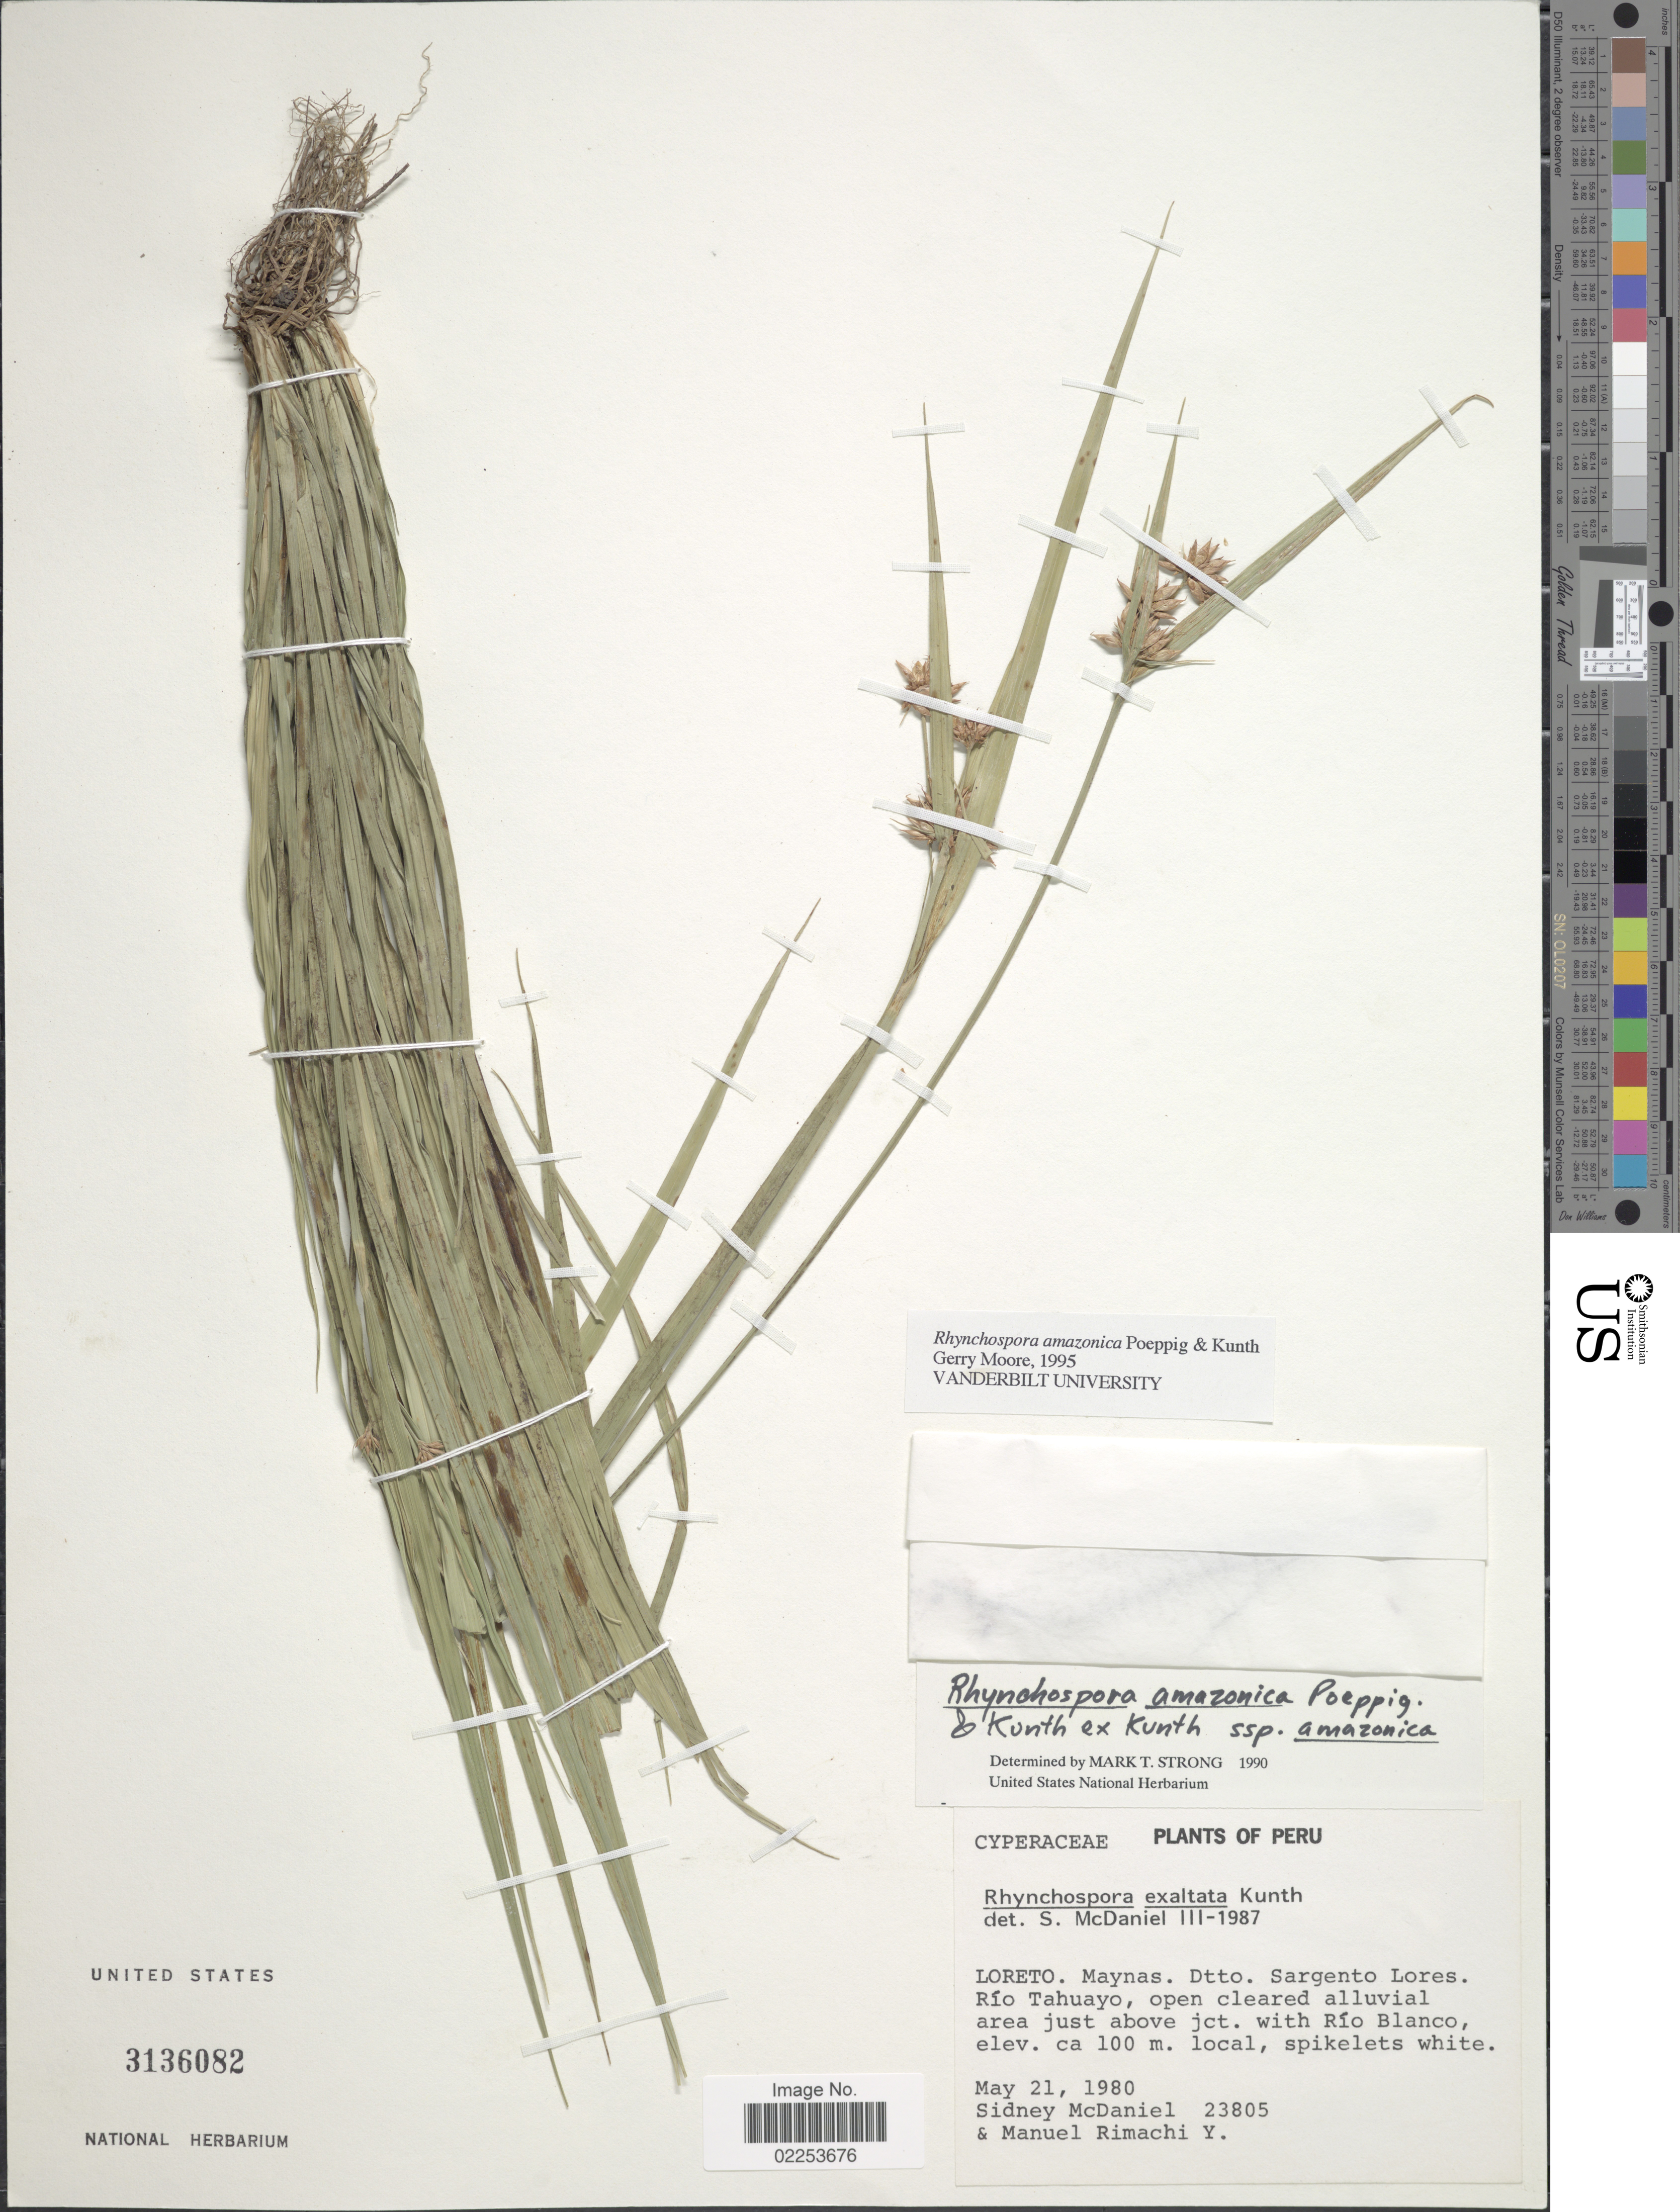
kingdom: Plantae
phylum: Tracheophyta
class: Liliopsida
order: Poales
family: Cyperaceae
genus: Rhynchospora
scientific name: Rhynchospora amazonica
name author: Poepp. & Kunth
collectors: S. McDaniel & M. Rimachi Y.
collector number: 23805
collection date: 1980-05-21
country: Peru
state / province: Loreto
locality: Loreto, Maynas. Dtto. Sargento Lores, Rio Tahuayo, open cleared alluvial area just above jct. with Rio Blanco.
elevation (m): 100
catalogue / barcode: US 3136082